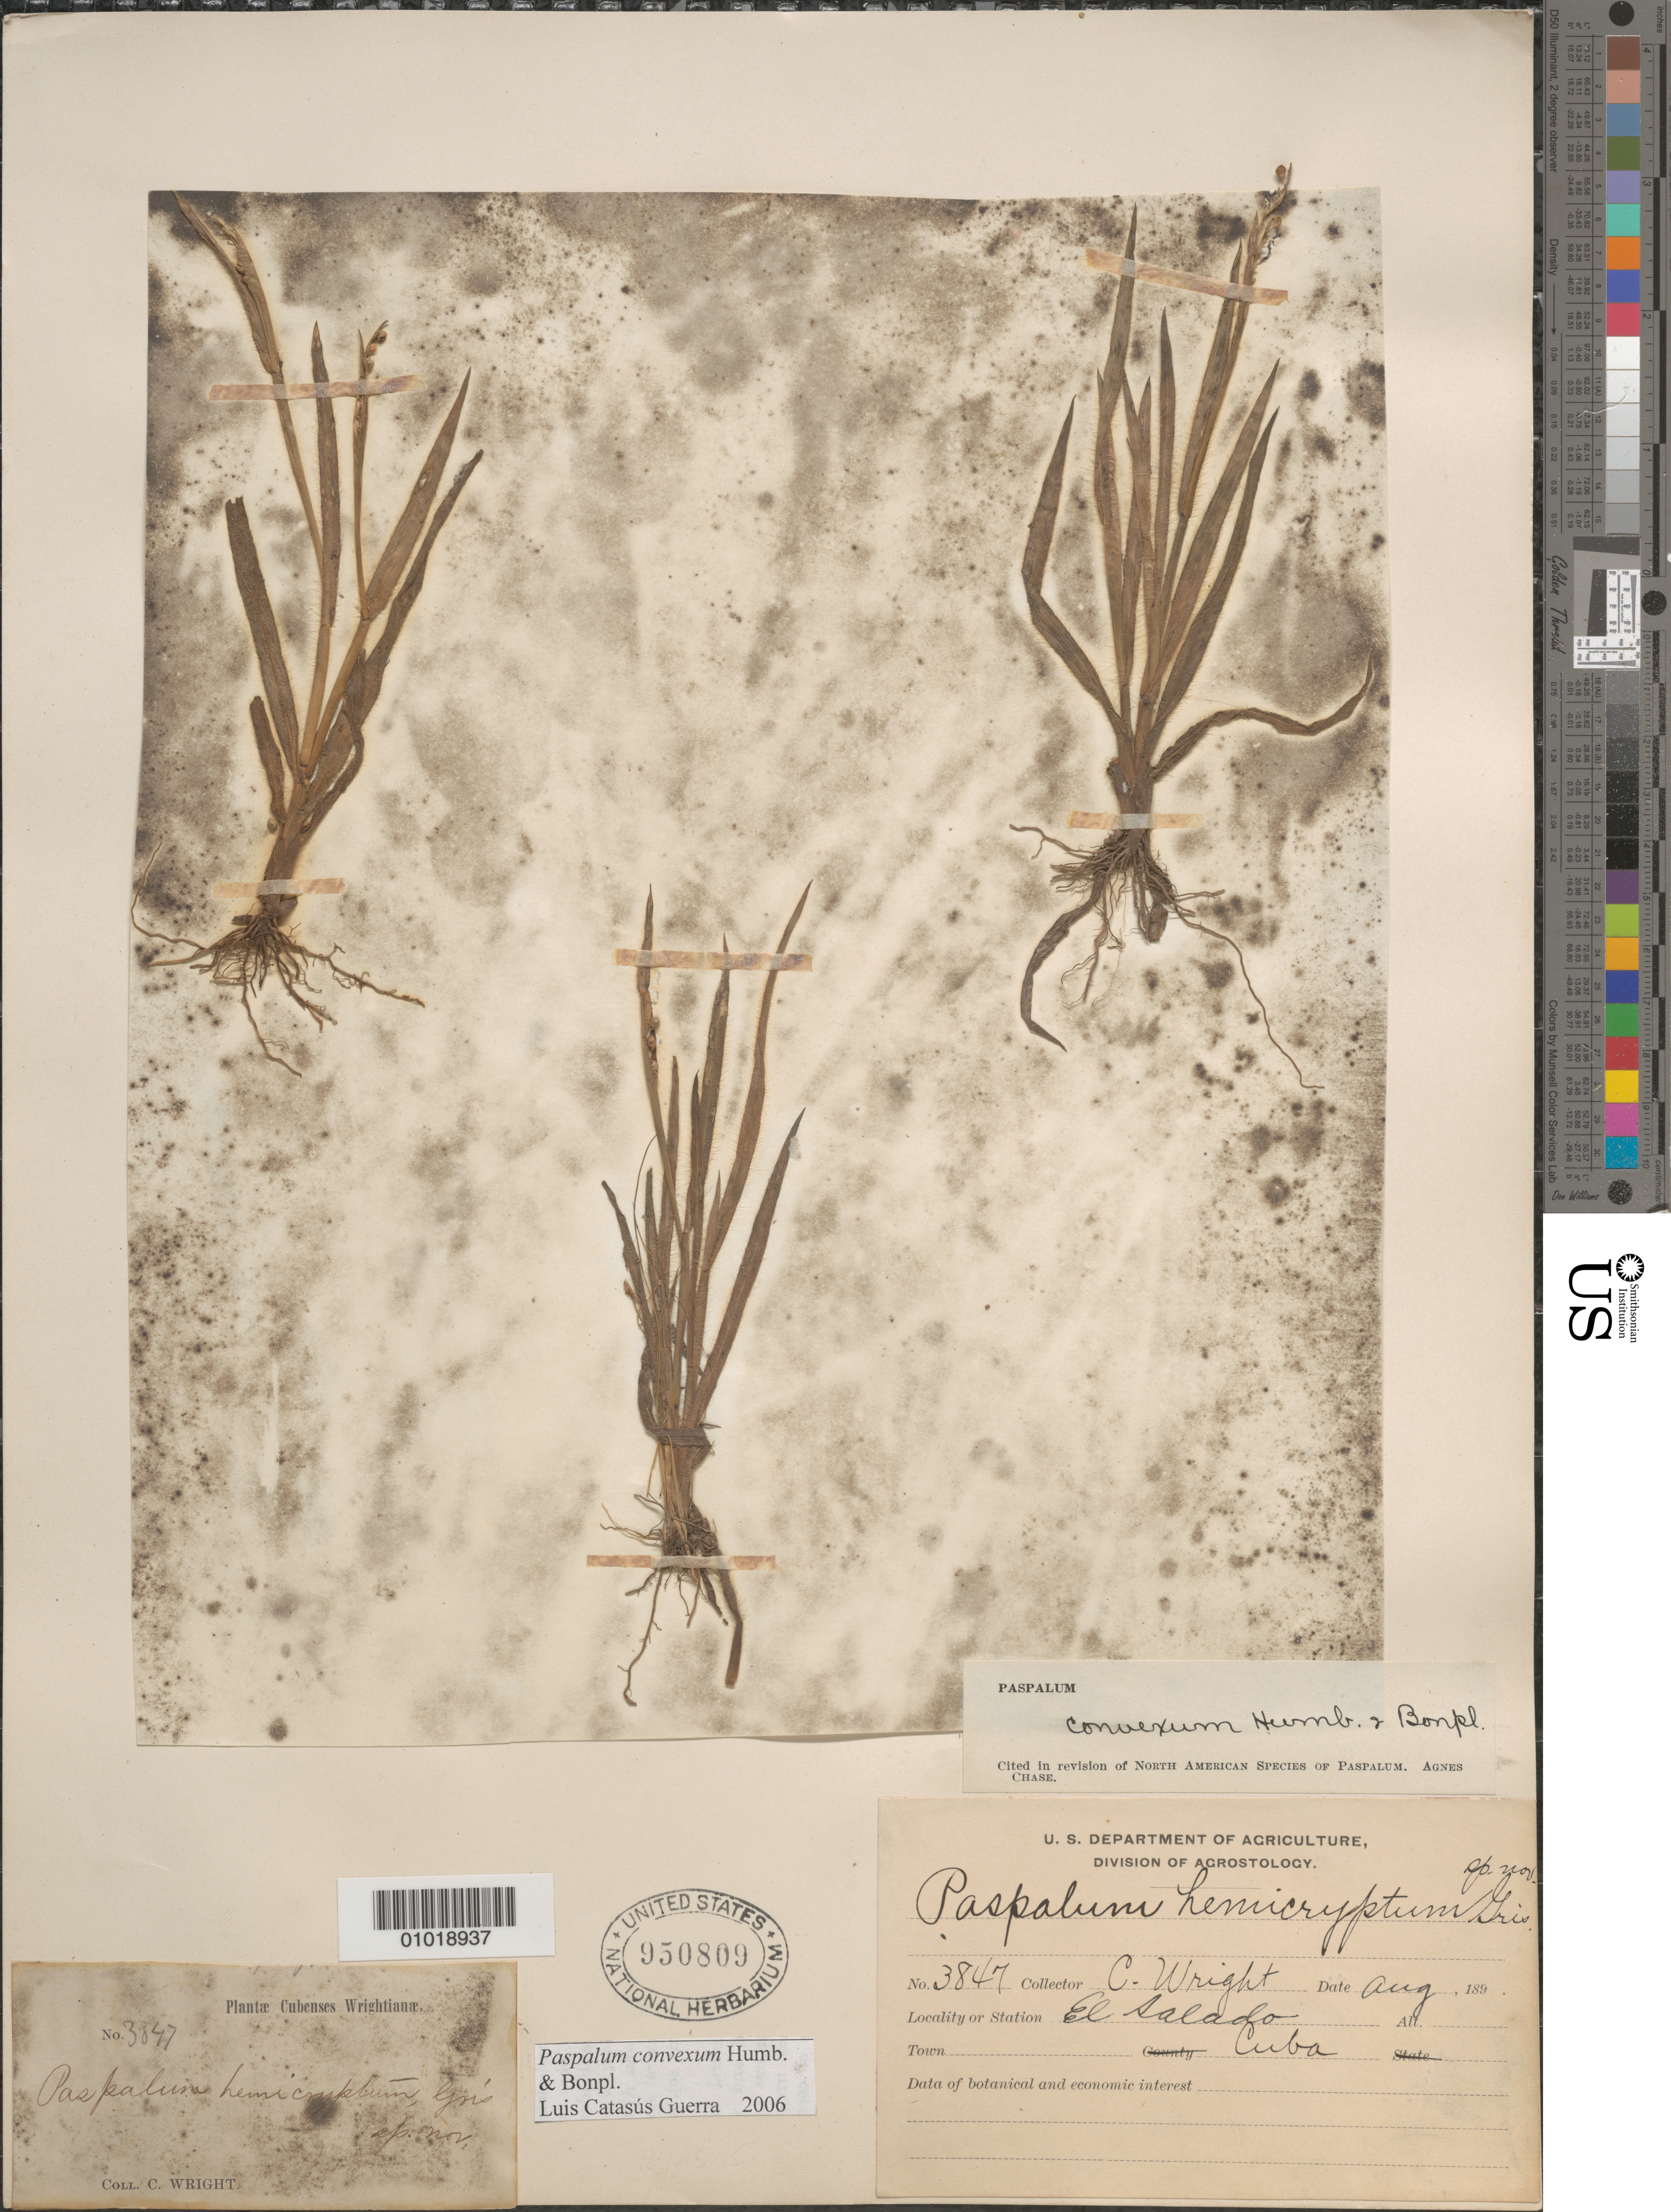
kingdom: Plantae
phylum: Tracheophyta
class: Liliopsida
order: Poales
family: Poaceae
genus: Paspalum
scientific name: Paspalum convexum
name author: Humb. & Bonpl. ex Flüggé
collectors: C. Wright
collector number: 3847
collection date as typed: Aug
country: Cuba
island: Cuba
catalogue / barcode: US 950809